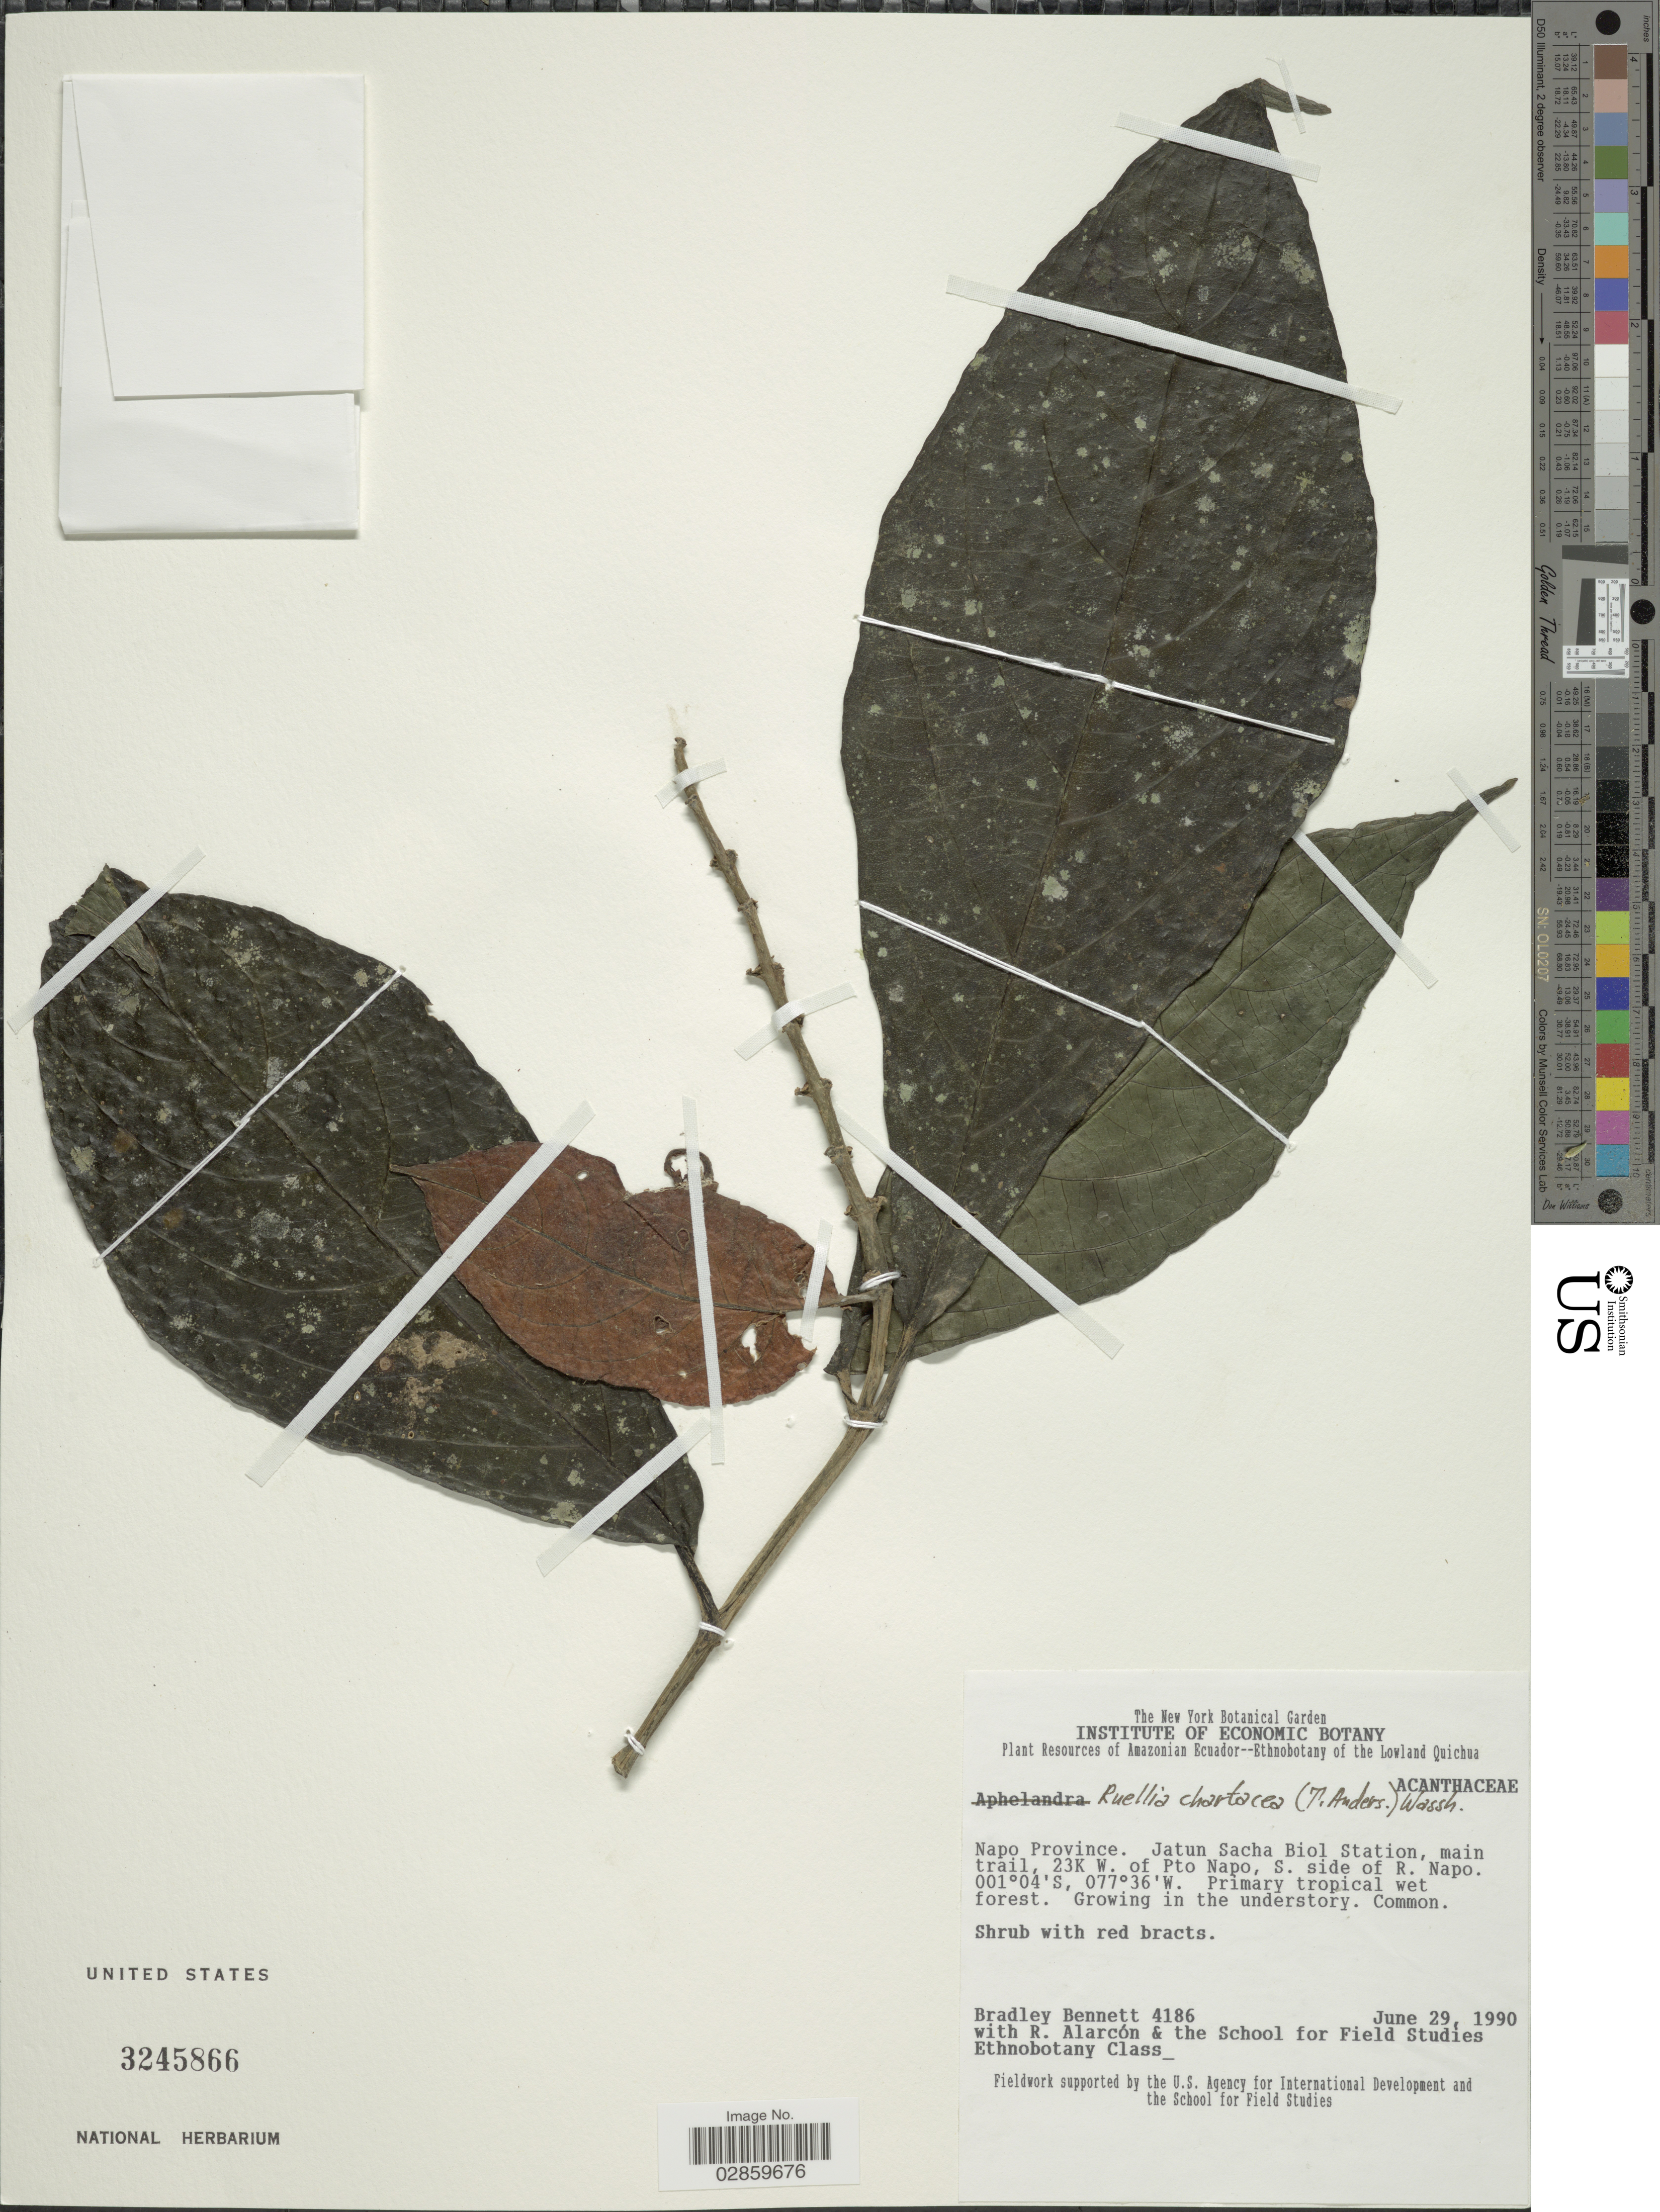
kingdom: Plantae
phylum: Tracheophyta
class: Magnoliopsida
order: Lamiales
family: Acanthaceae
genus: Ruellia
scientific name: Ruellia chartacea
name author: (T. Anderson) Wassh.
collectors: B. Bennett, R. Alarcón & The School for Field Studies Ethnobotany Class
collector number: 4186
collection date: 1990-06-29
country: Ecuador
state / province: Napo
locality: Jatun Sacha Biol Station, main trail, 23K W. of Pto Napo, S. side of R. Napo.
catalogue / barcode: US 3245866